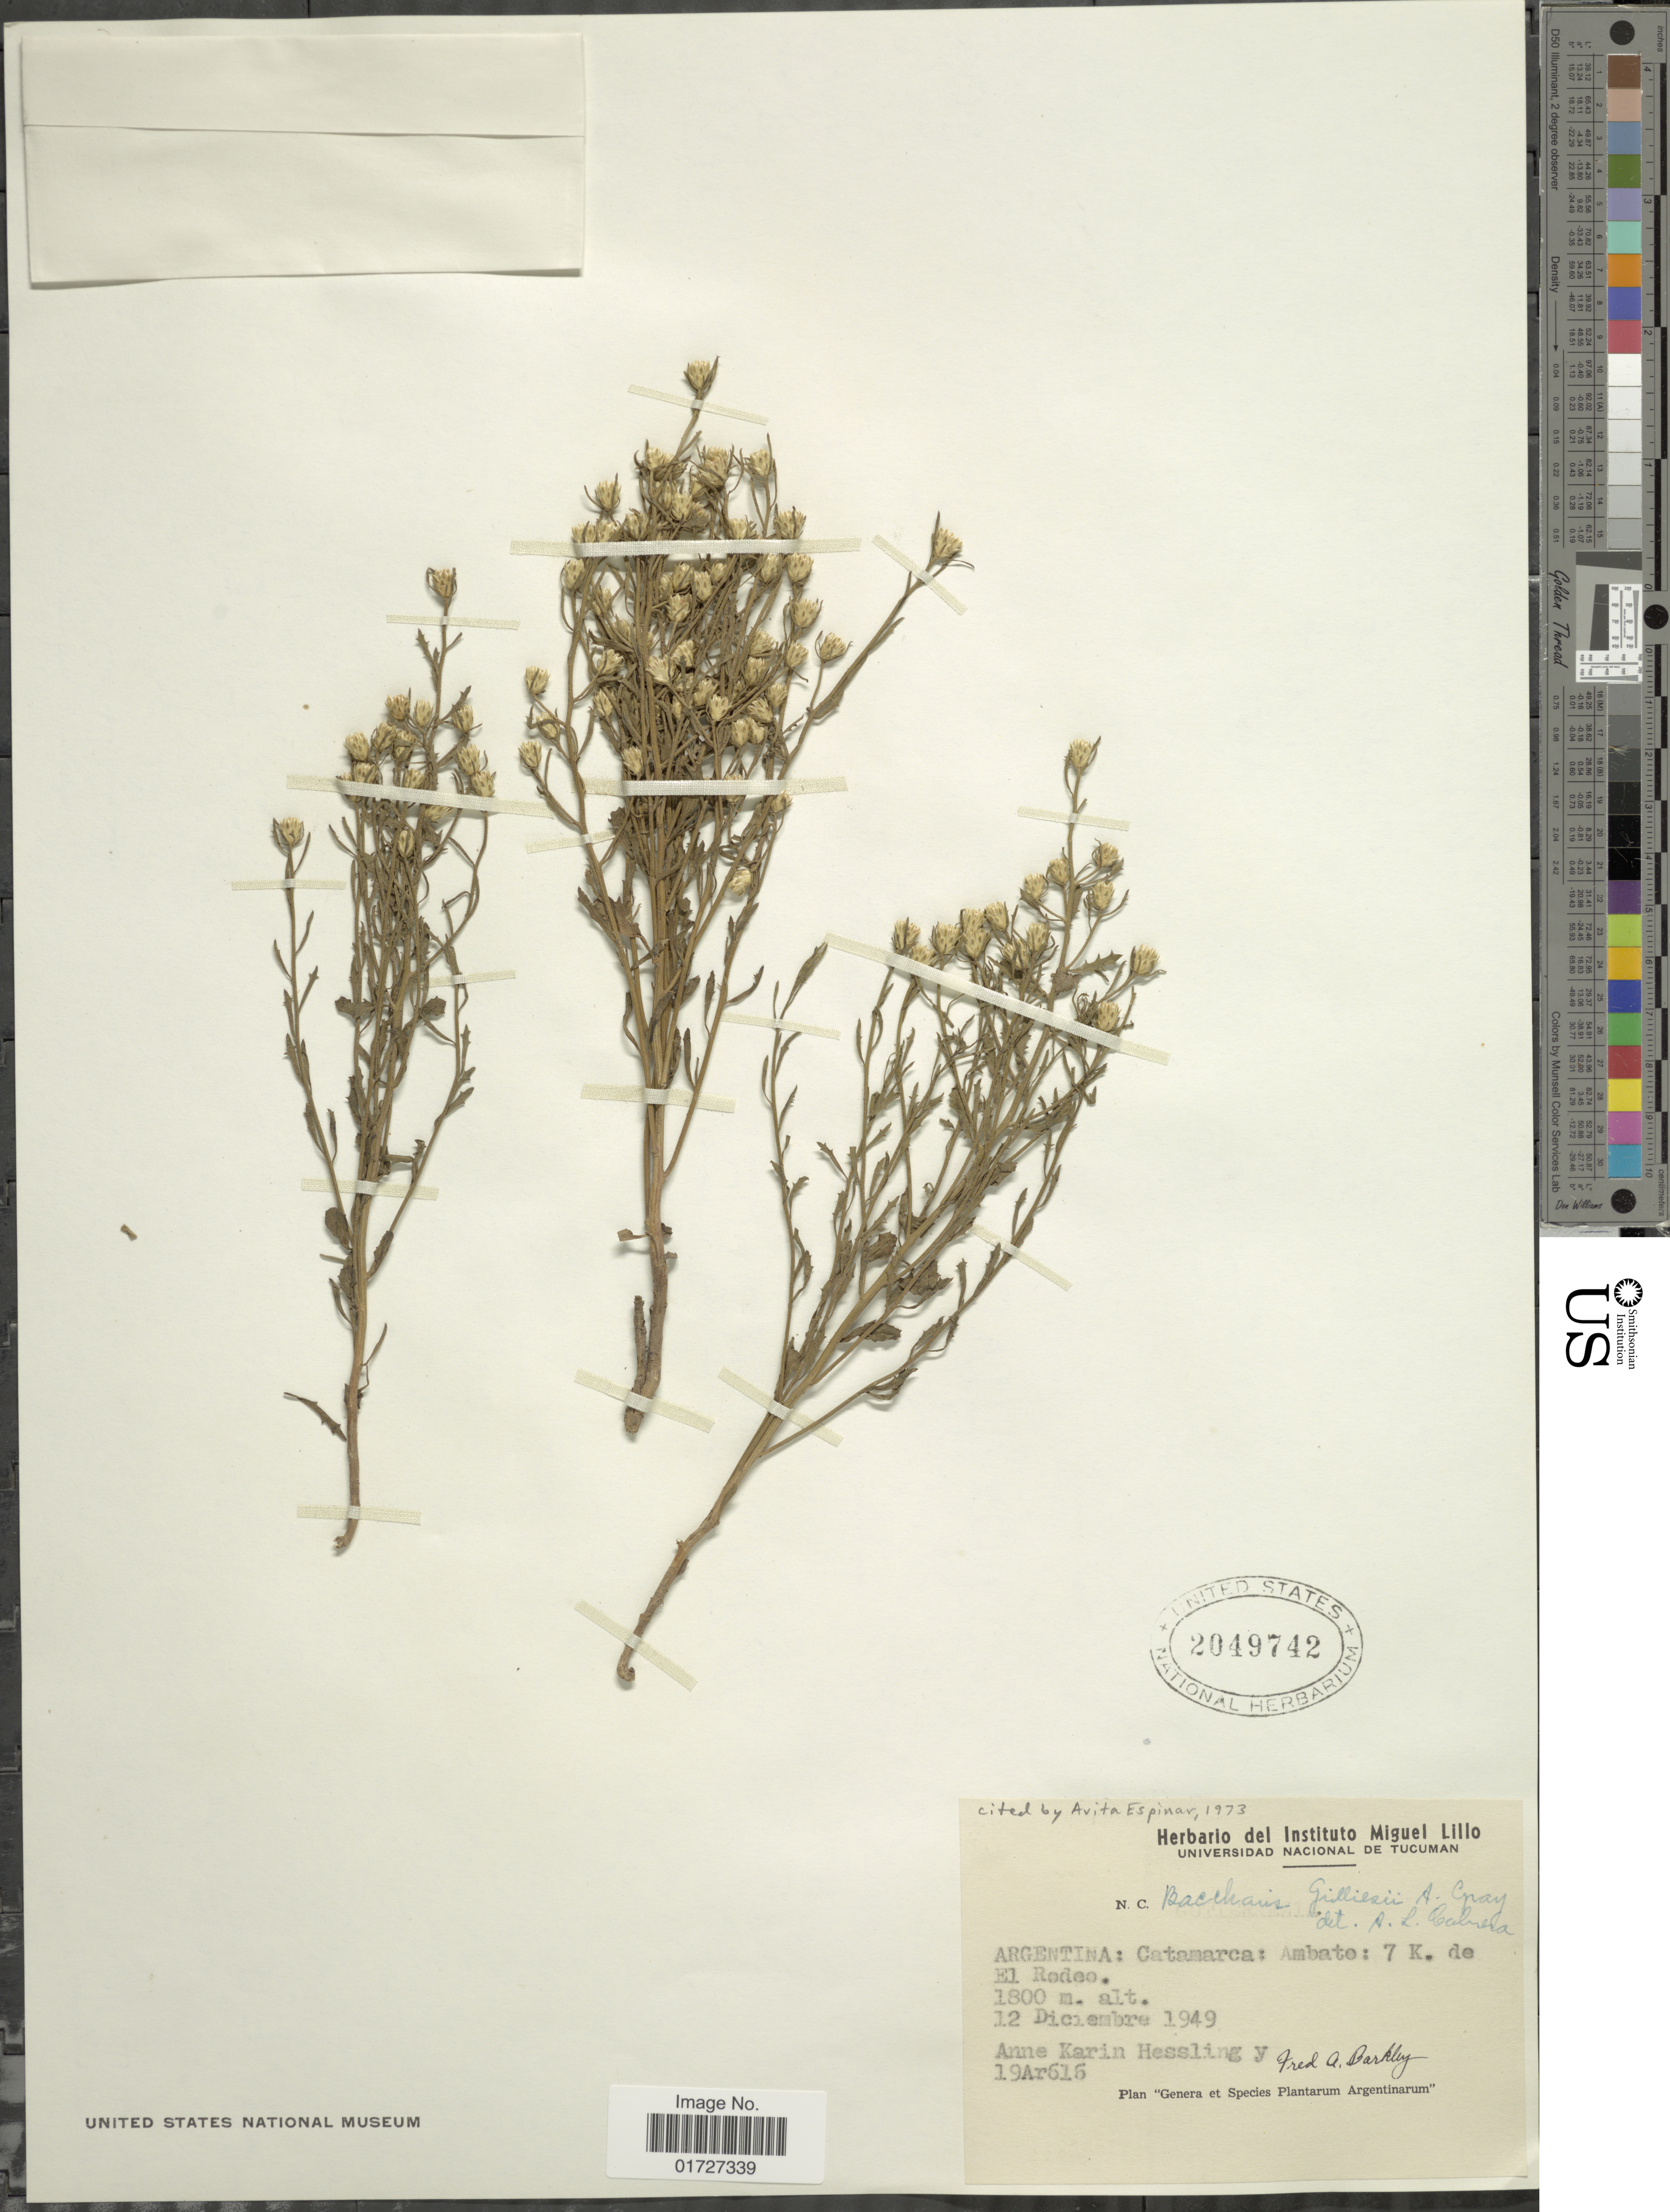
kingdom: Plantae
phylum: Tracheophyta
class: Magnoliopsida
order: Asterales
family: Asteraceae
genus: Baccharis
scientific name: Baccharis gilliesii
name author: A. Gray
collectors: A. Hessling & F. A. Barkley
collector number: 19Ar616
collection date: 1949-12-12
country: Argentina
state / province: Catamarca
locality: Ambato, 7 k. de E; Rodeo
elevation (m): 1800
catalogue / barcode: US 2049742